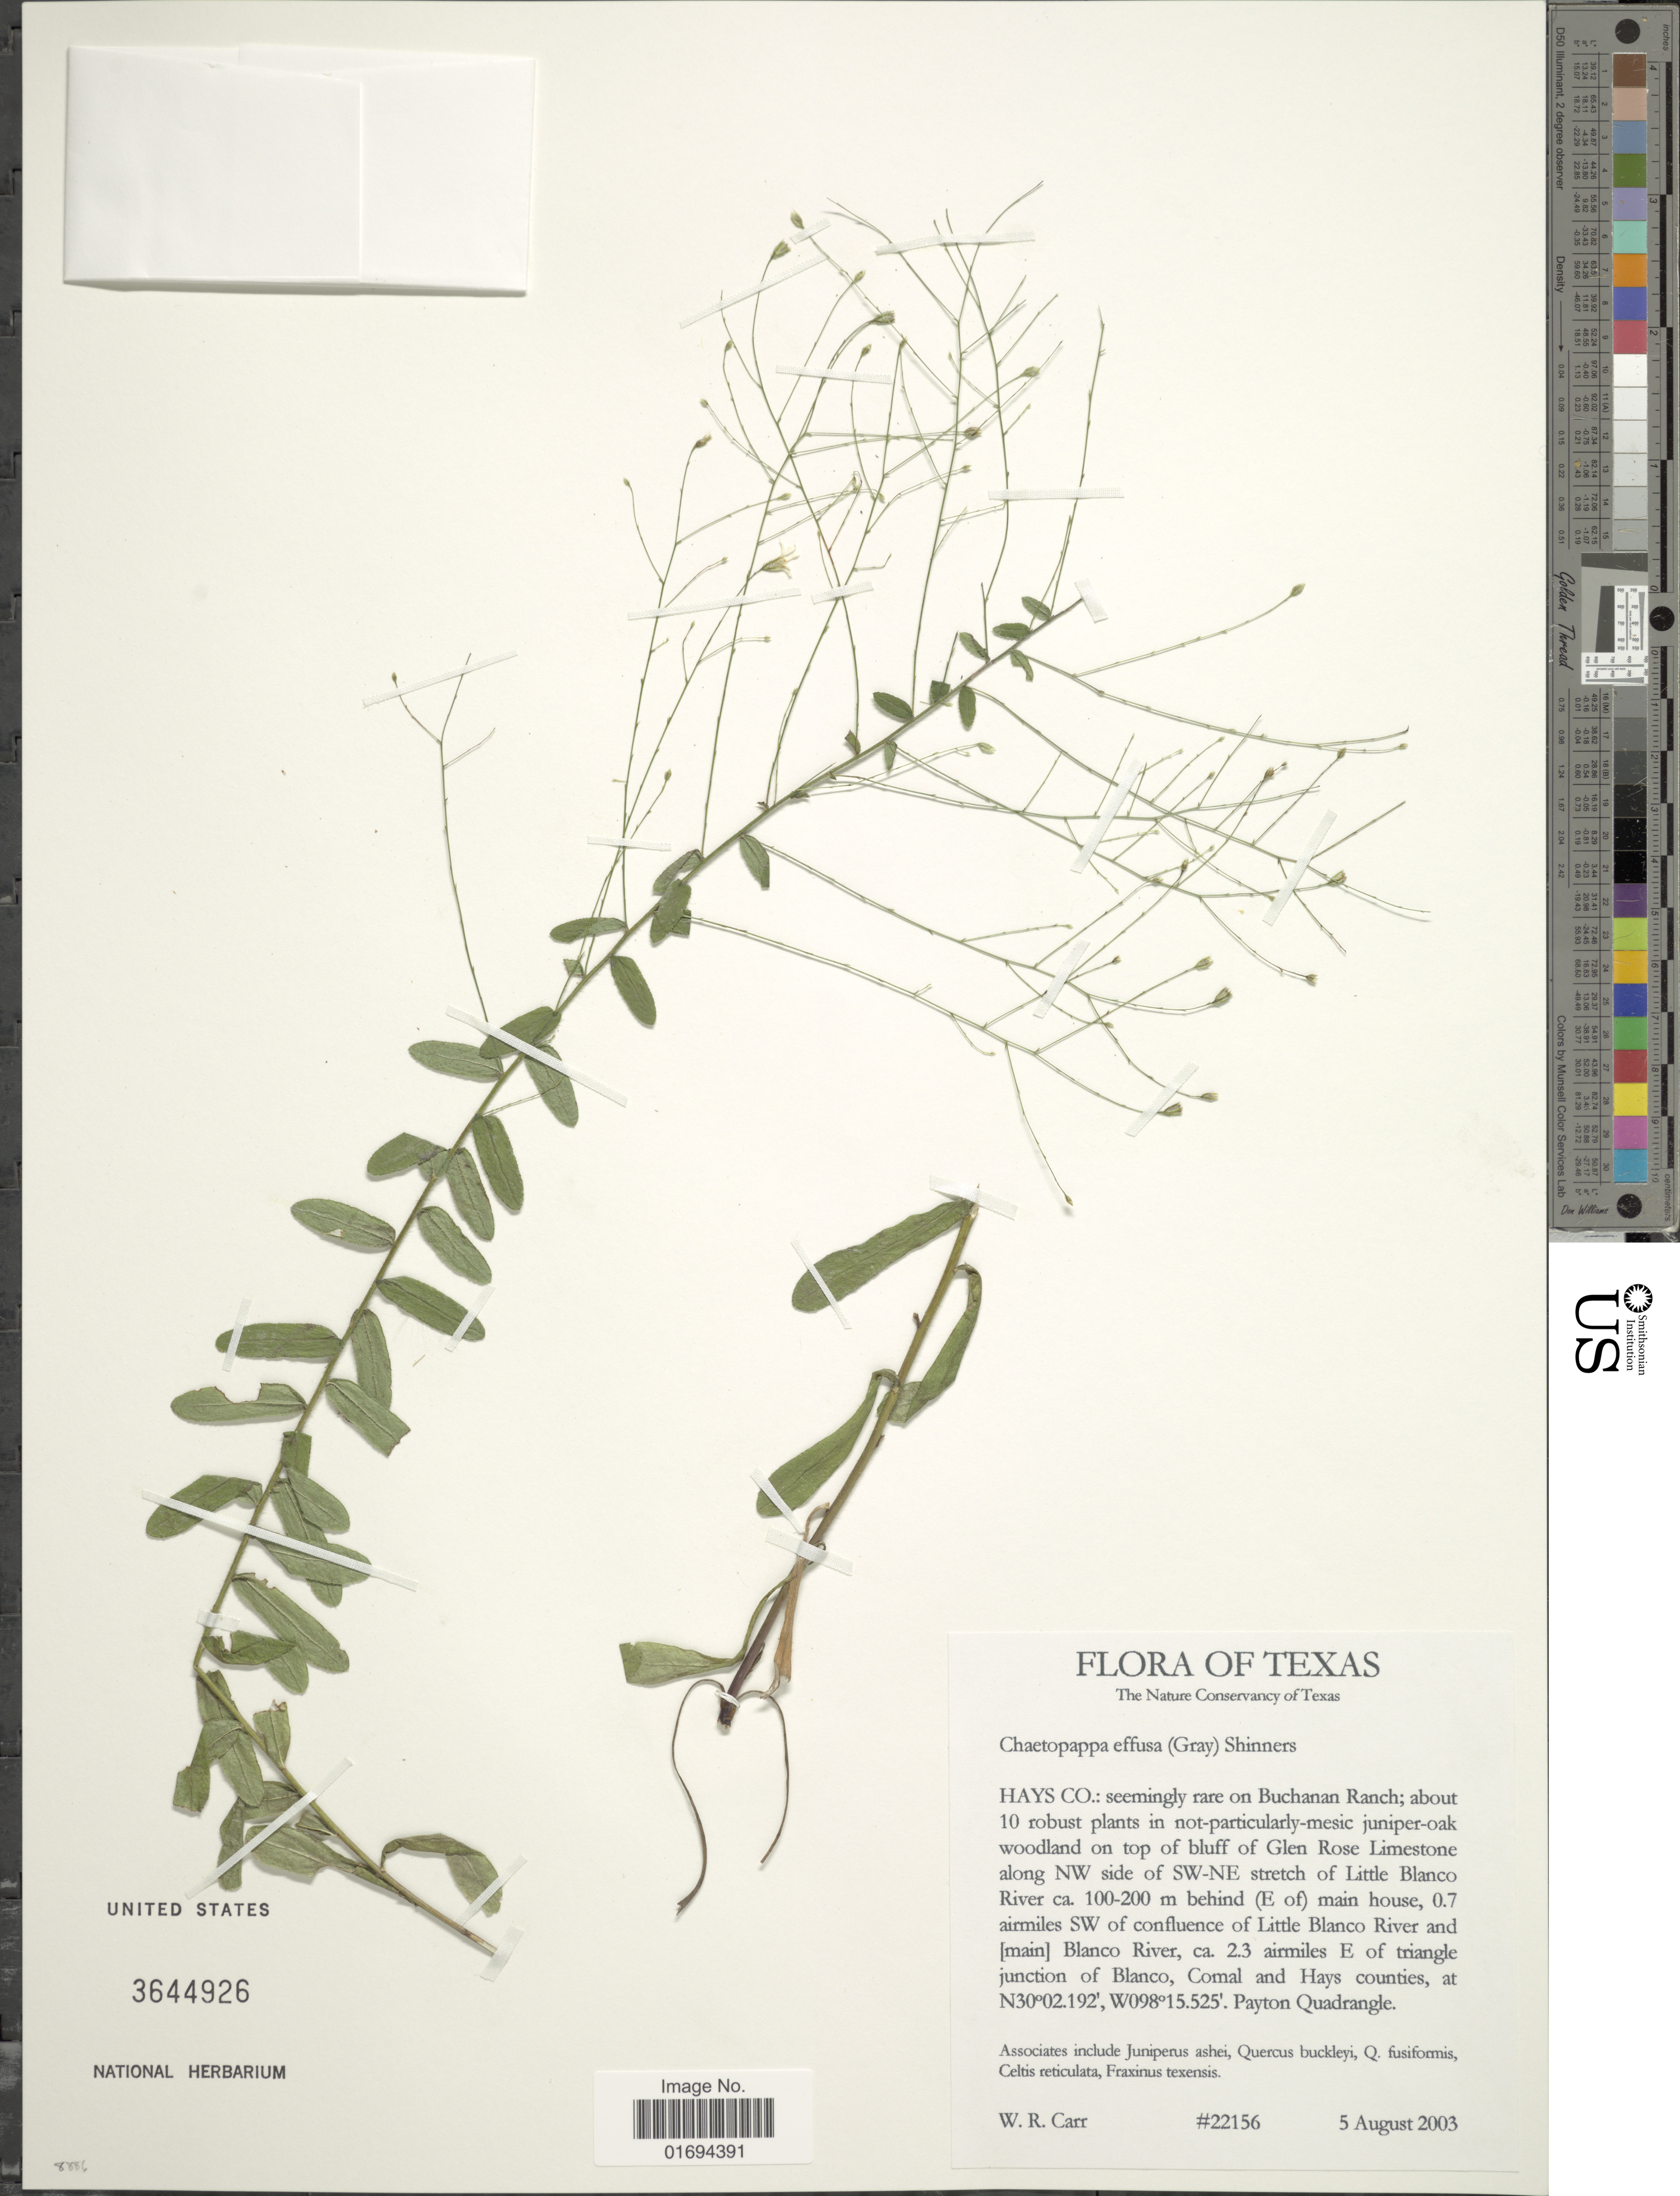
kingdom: Plantae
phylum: Tracheophyta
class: Magnoliopsida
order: Asterales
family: Asteraceae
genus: Chaetopappa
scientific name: Chaetopappa effusa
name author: (A. Gray) Shinners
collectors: W. Carr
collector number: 22156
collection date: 2003-08-05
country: United States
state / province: Texas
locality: Hays Co.: along NW side of SW-NE stretch of little Blanco River ca. 100-200 m behind (E of) main house, 0.7 airmiles SW of confluence of Little Blanco River and [main] Blanco River, ca. 2.3 airmiles E of triangle junction of Blanco, comal and Hays counties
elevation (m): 100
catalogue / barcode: US 3644926